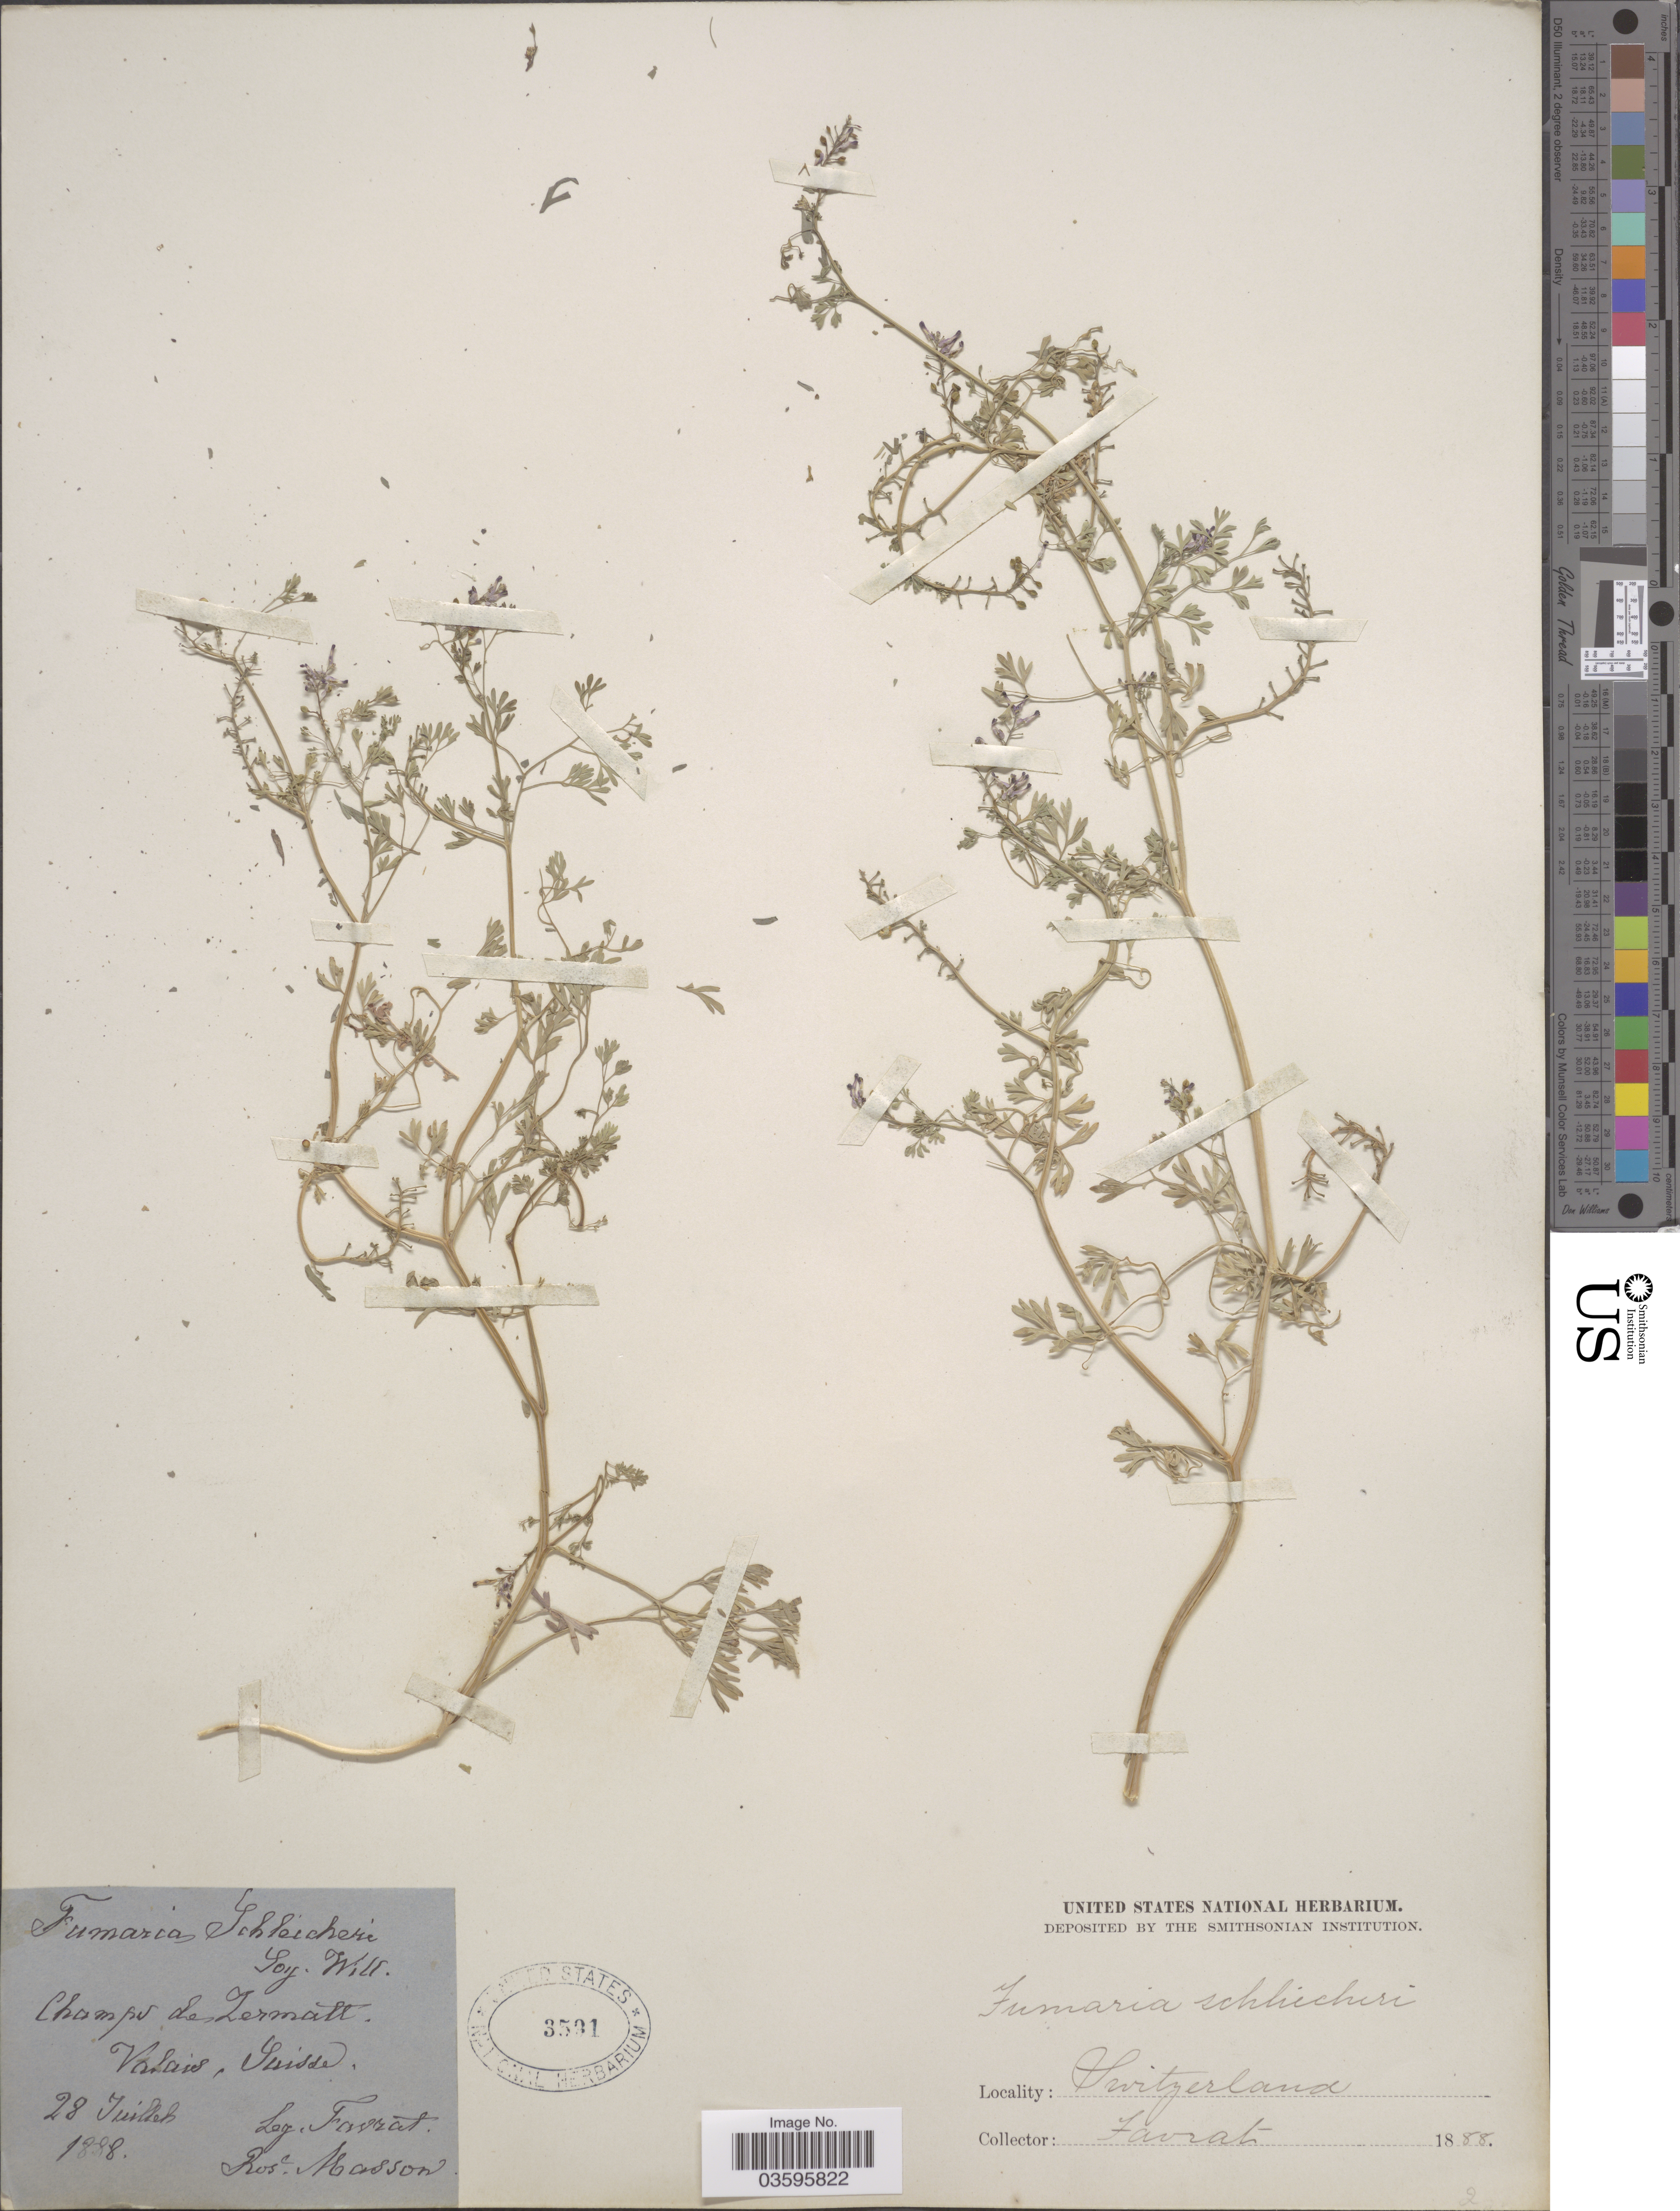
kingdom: Plantae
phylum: Tracheophyta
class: Magnoliopsida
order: Ranunculales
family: Papaveraceae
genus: Fumaria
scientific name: Fumaria schleicheri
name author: Soy.-Willem.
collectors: L. Favrat & R. Masson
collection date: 1888-07-28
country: Switzerland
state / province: Valais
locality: Champs de Zermatt. Suisse.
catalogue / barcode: US 3591